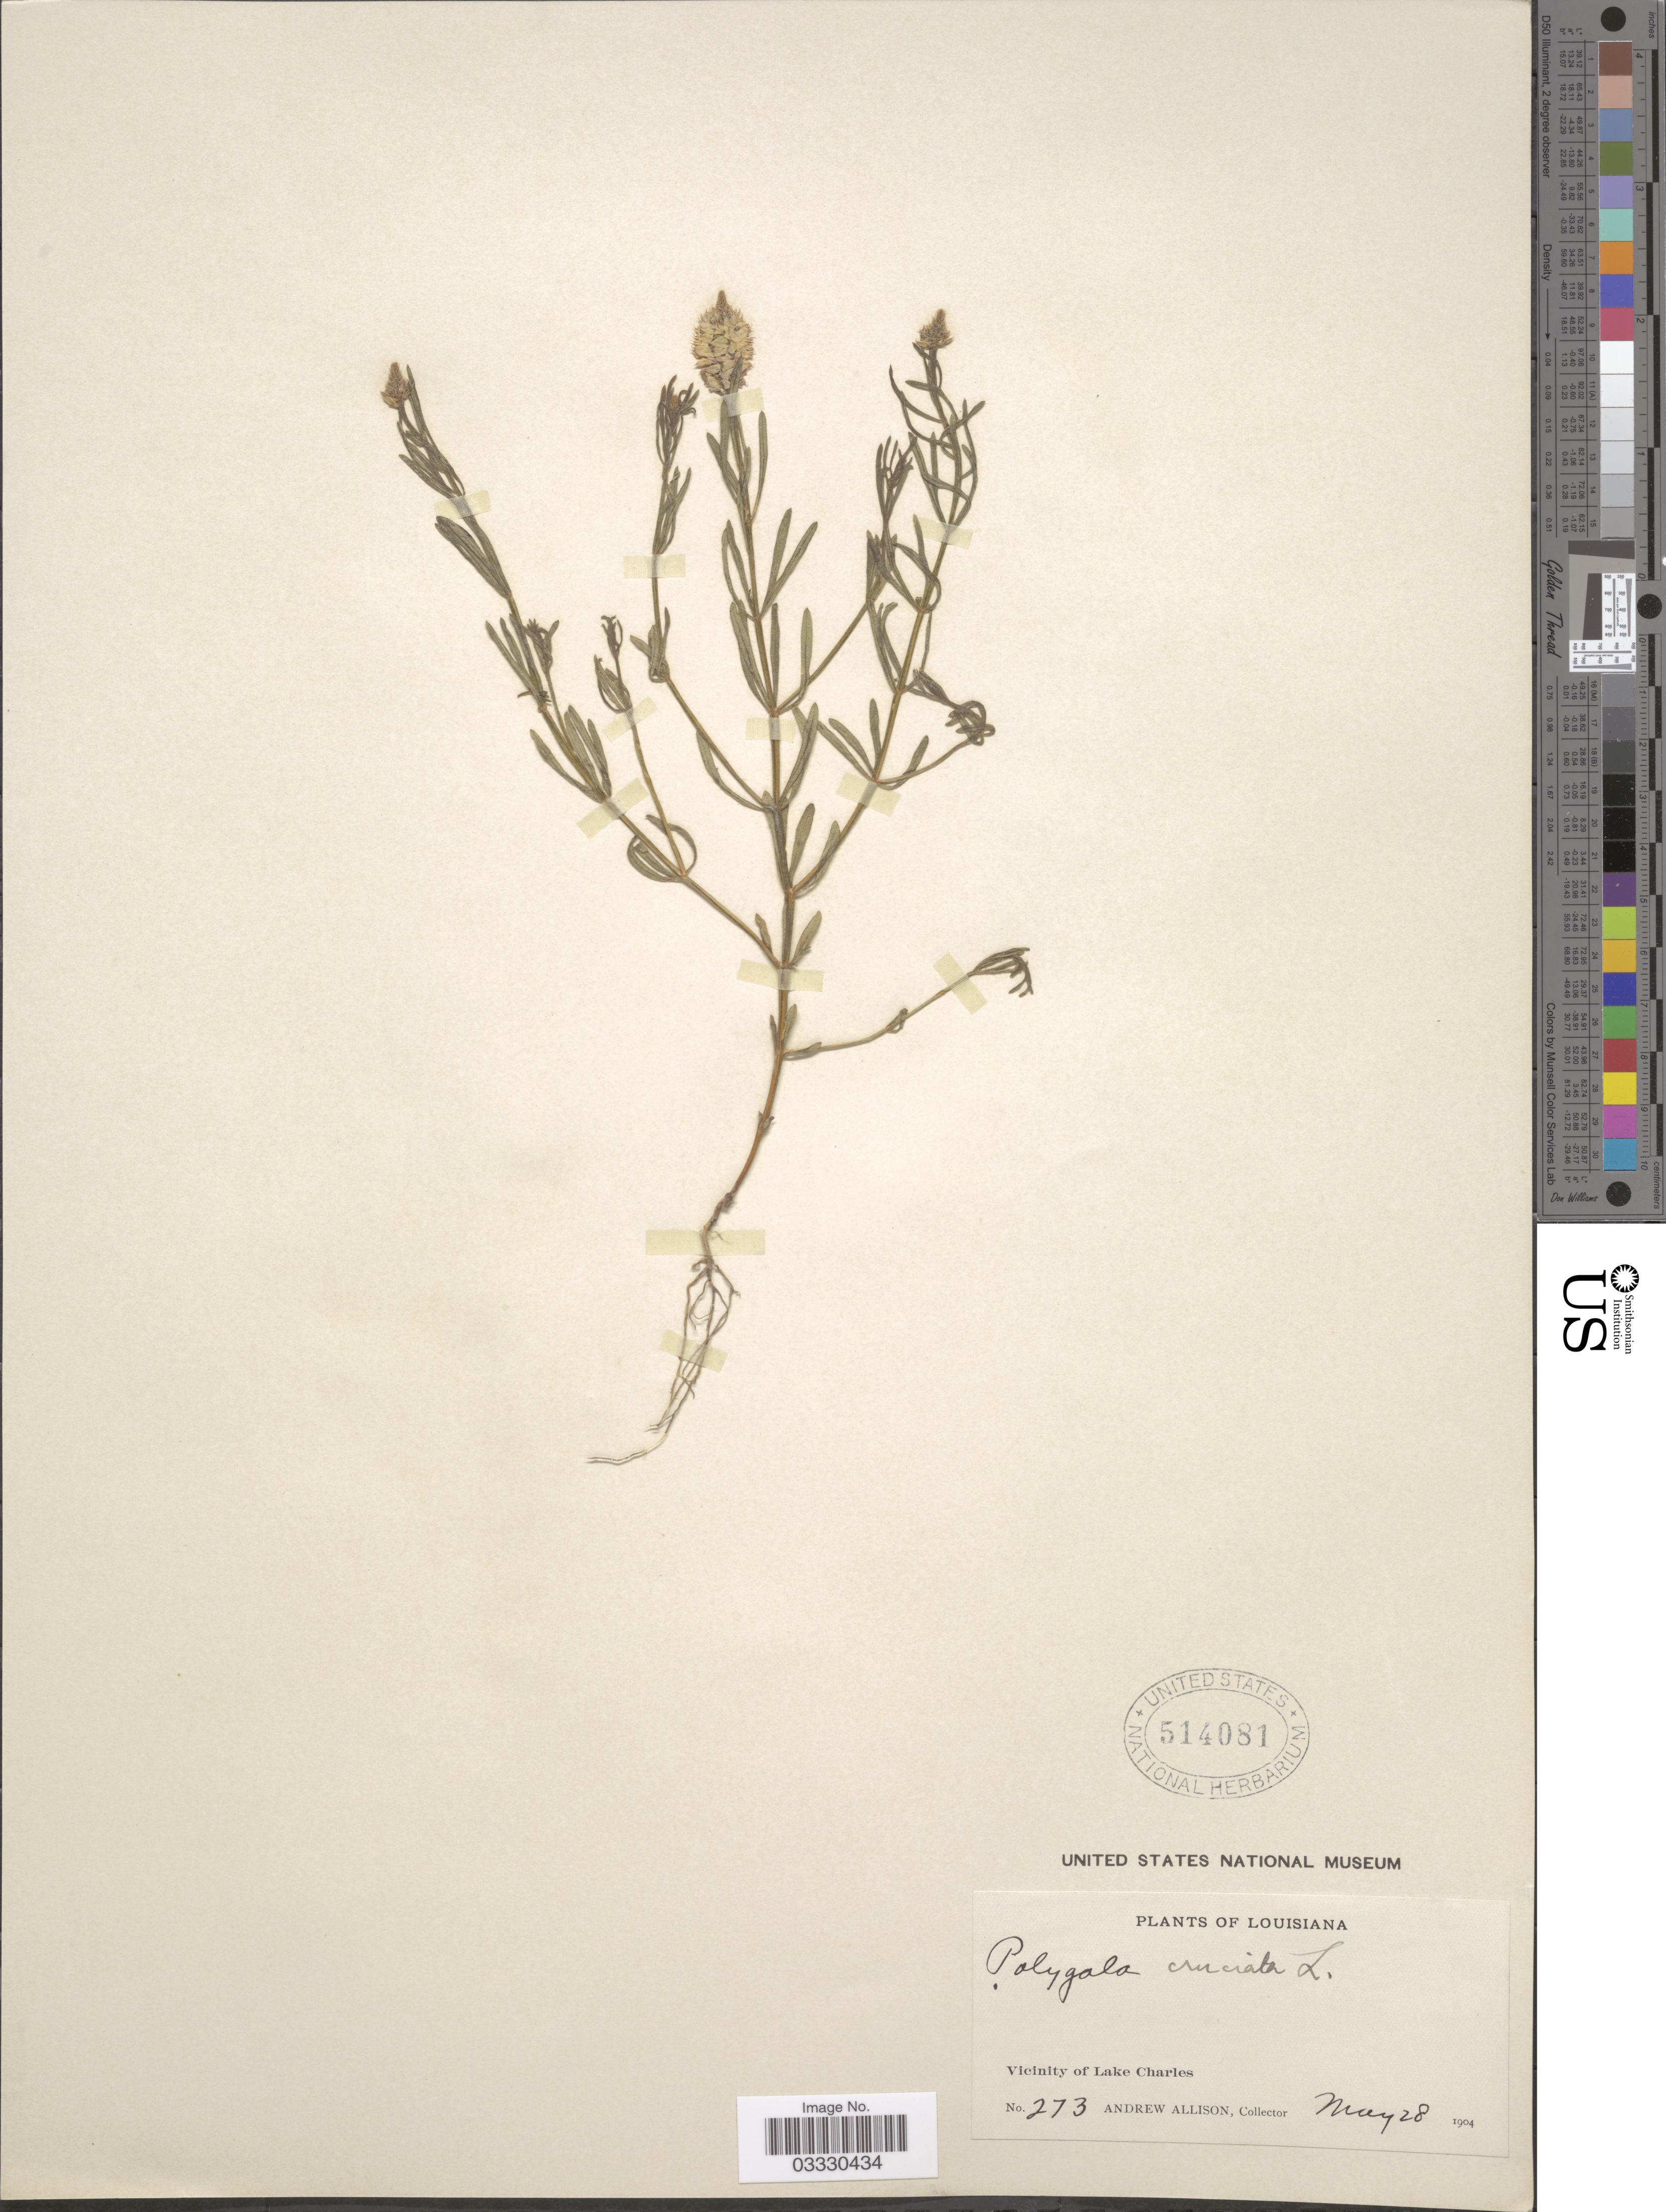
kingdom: Plantae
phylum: Tracheophyta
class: Magnoliopsida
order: Fabales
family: Polygalaceae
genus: Polygala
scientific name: Polygala cruciata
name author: L.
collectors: A. Allison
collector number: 273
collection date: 1904-05-28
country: United States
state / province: Louisiana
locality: Vicinity of Lake Charles.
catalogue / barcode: US 514081